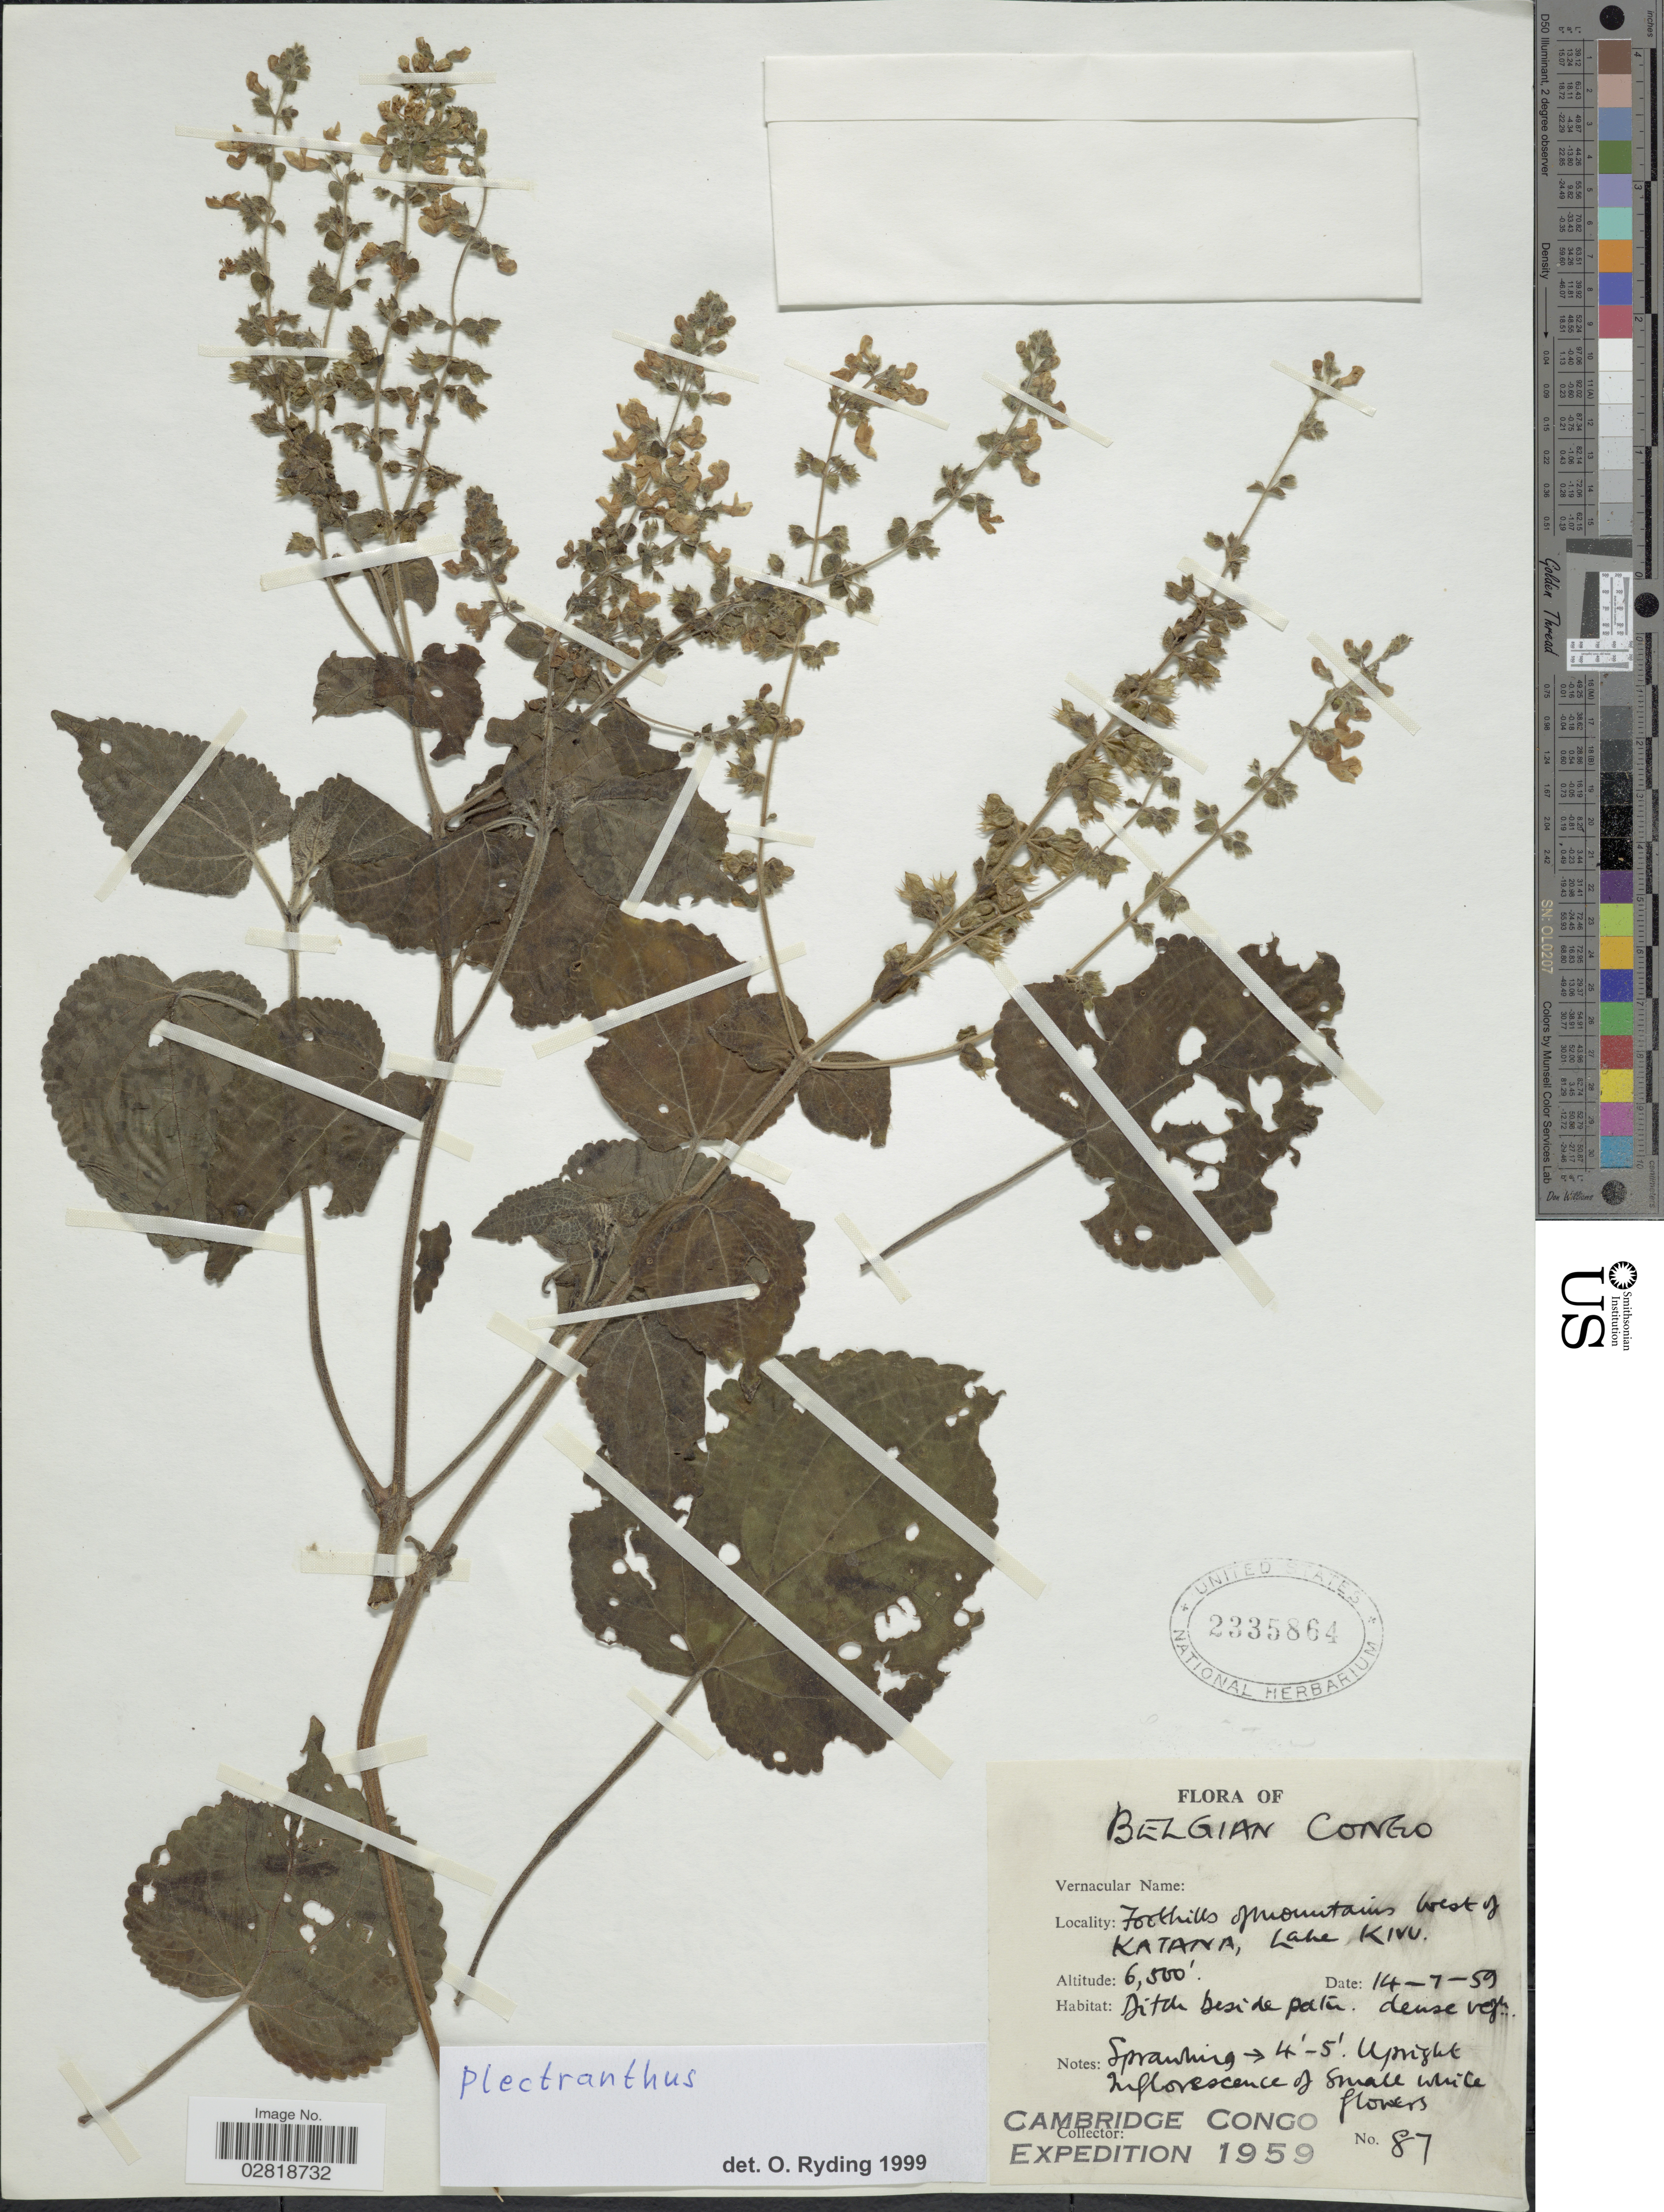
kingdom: Plantae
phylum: Tracheophyta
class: Magnoliopsida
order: Lamiales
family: Lamiaceae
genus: Plectranthus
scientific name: Plectranthus sp.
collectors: Cambridge Congo Expedition 1959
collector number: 87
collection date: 1959-07-14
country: Congo, Democratic Republic of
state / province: Nord-Kivu / Sud-Kivu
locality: Belgian Congo. Foothills of mountains west of Katana, Lake Kivu.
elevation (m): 1981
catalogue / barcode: US 2335864